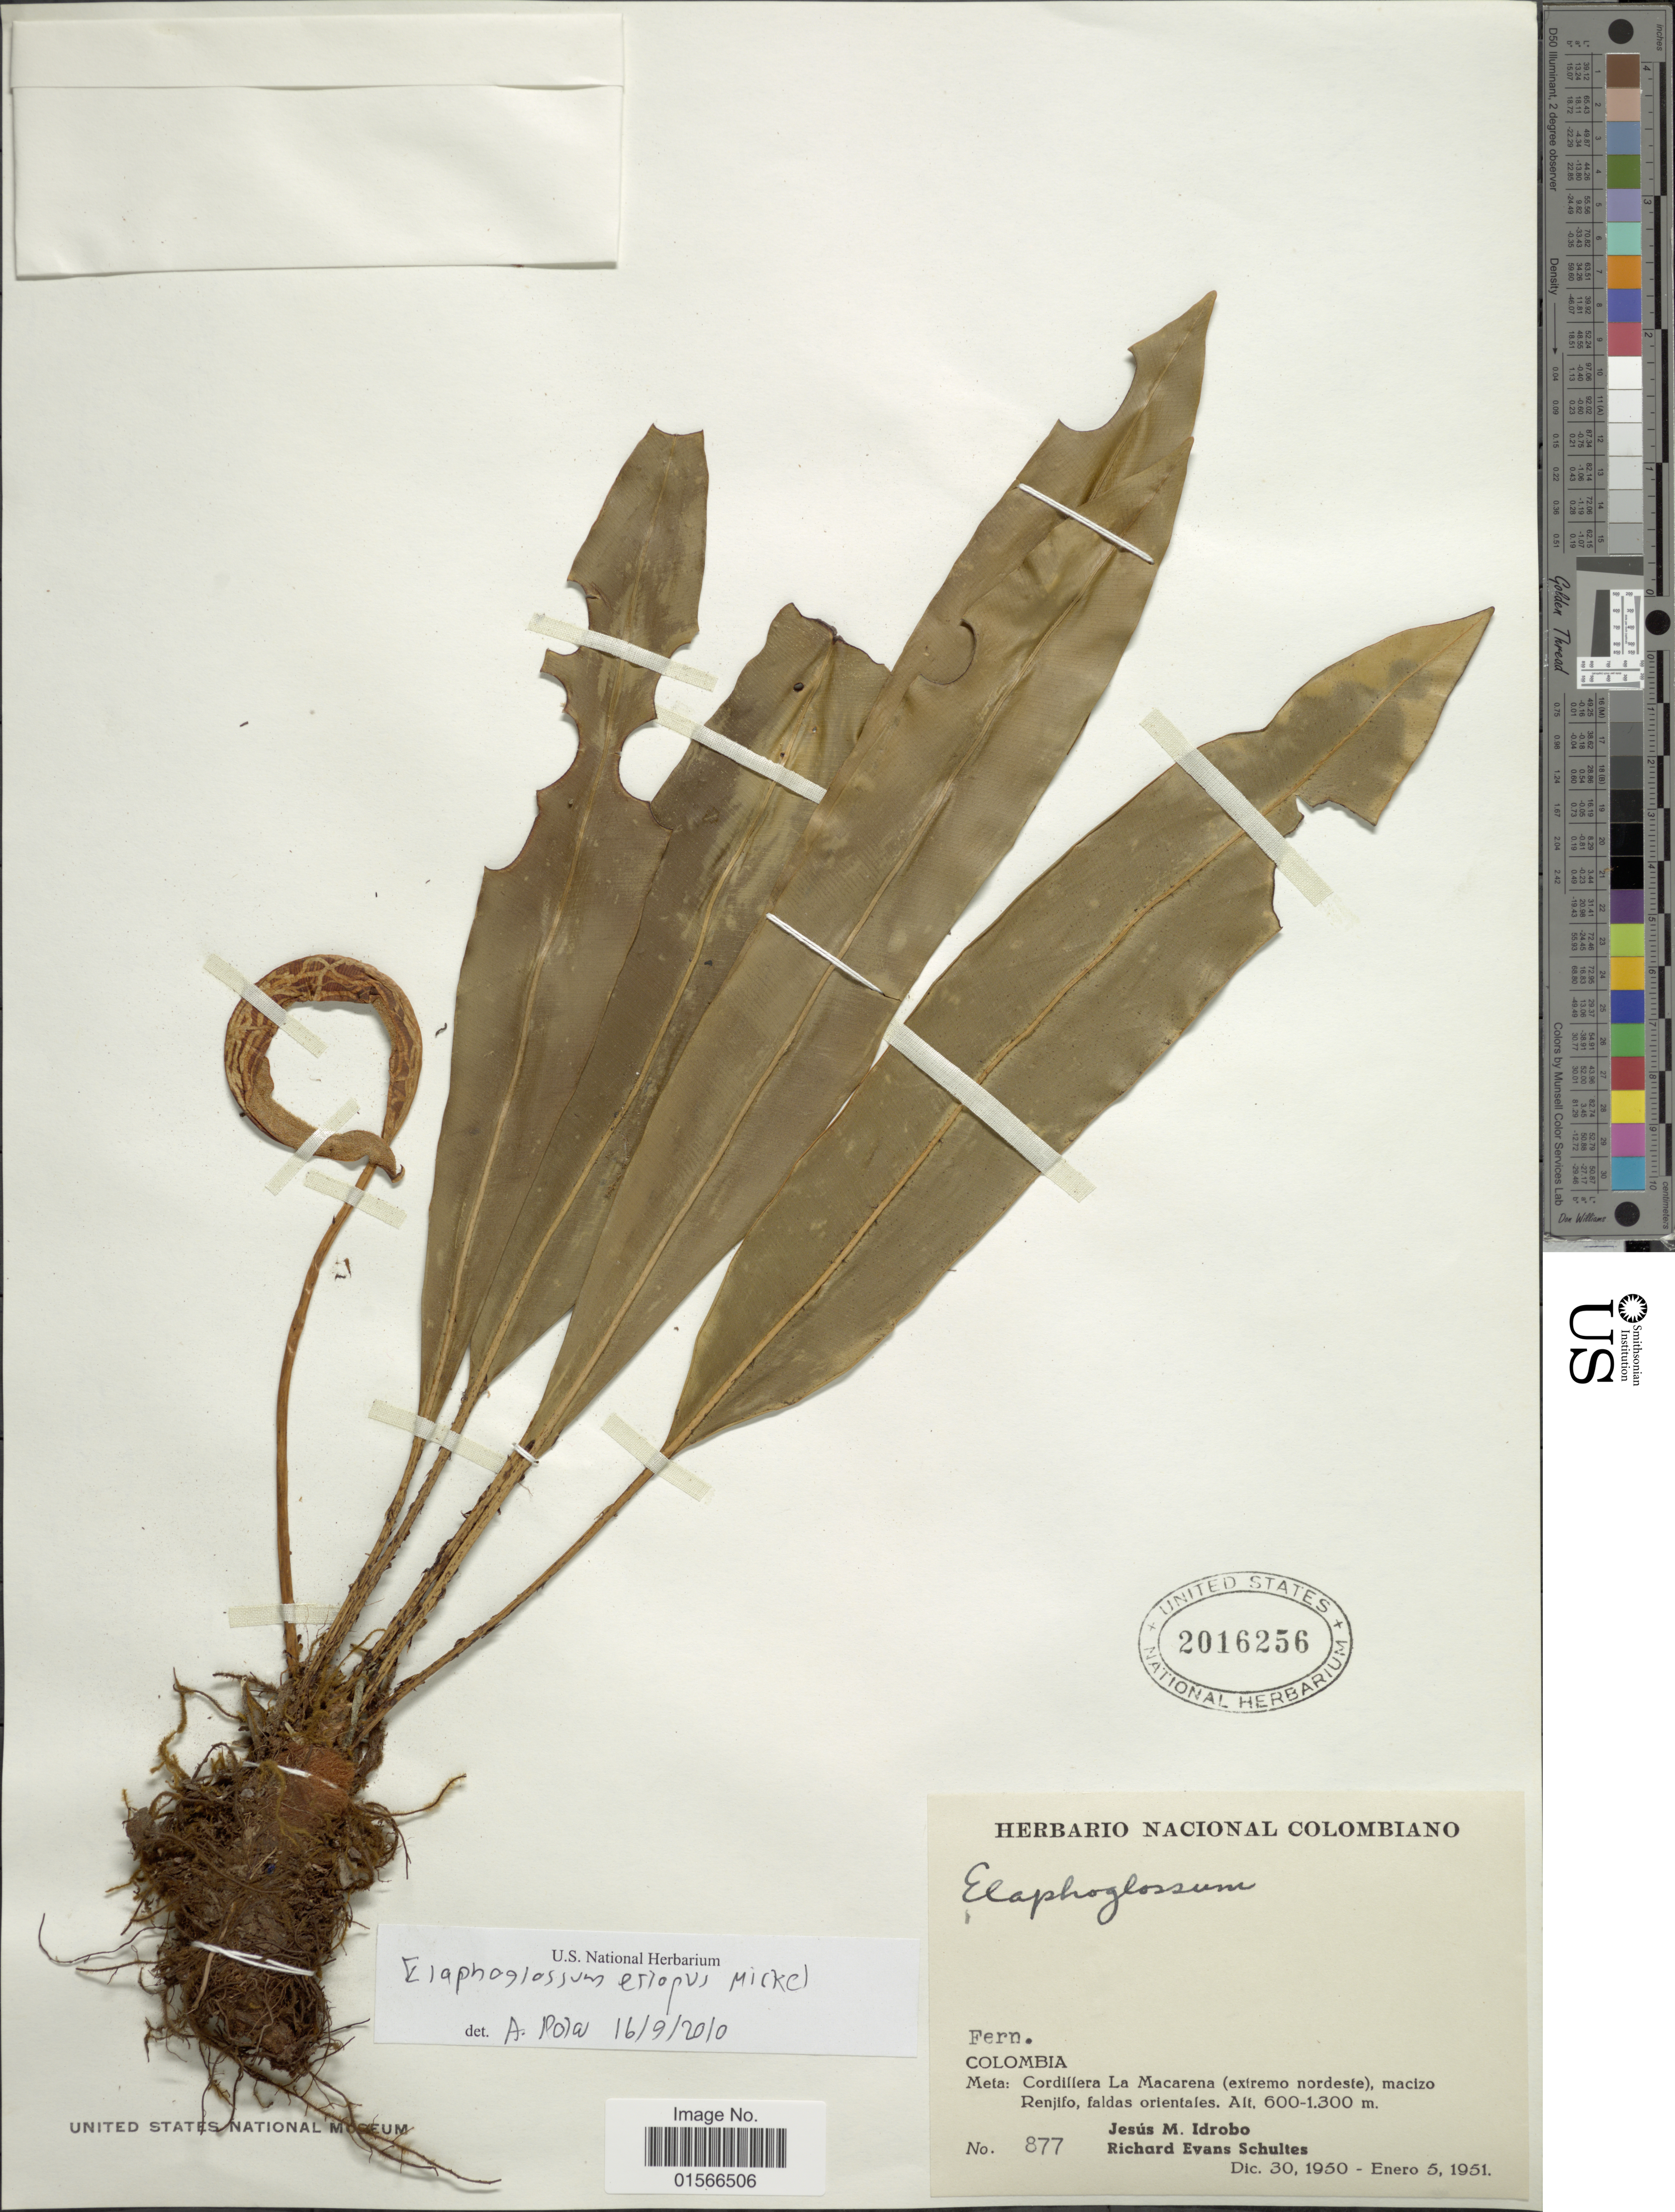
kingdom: Plantae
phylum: Tracheophyta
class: Polypodiopsida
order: Polypodiales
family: Dryopteridaceae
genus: Elaphoglossum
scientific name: Elaphoglossum eriopus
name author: Mickel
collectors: J. M. Idrobo & R. E. Schultes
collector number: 877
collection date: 1950-12-30/1951-01-05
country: Colombia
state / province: Meta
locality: Cordillera La Macarena (extremo nordeste), macizo Renjifo, faldas orientales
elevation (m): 600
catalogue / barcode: US 2016256